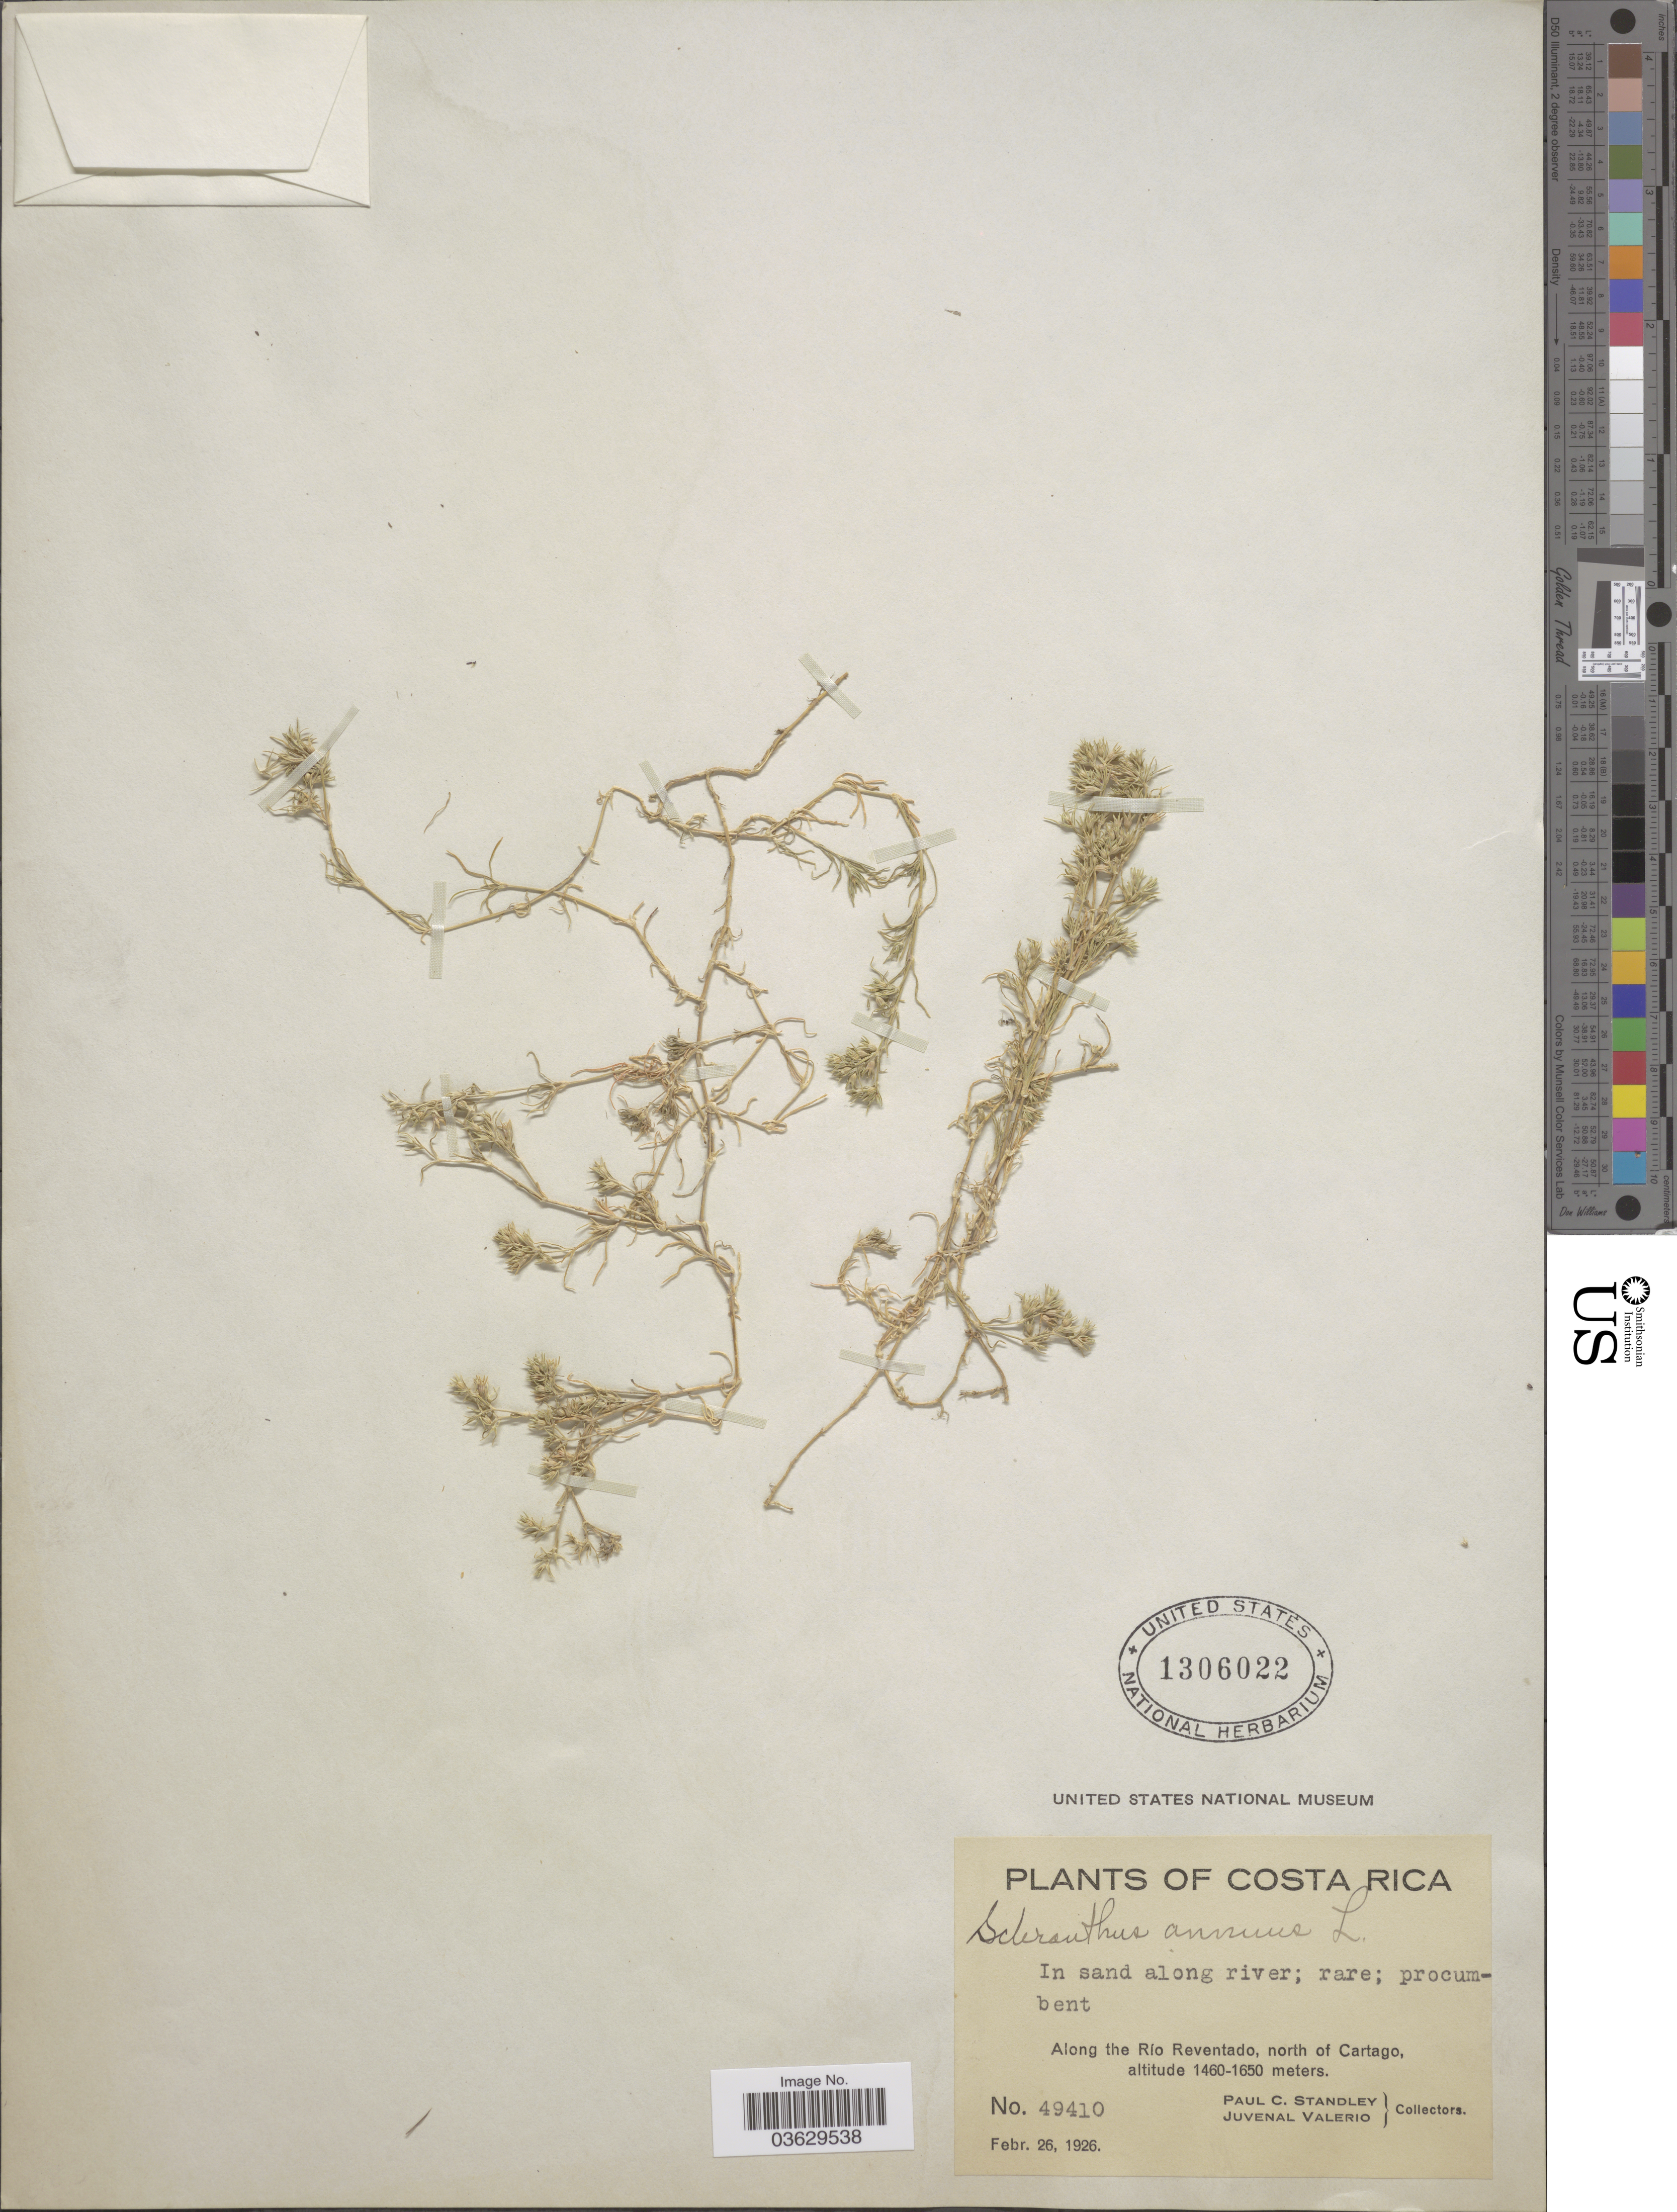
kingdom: Plantae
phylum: Tracheophyta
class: Magnoliopsida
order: Caryophyllales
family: Caryophyllaceae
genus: Scleranthus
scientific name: Scleranthus sp.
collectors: P. C. Standley & J. Valerio R.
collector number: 49410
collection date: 1926-02-26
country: Costa Rica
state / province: Cartago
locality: Along the Río Reventado, north of Cartgao.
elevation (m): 1460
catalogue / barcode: US 1306022